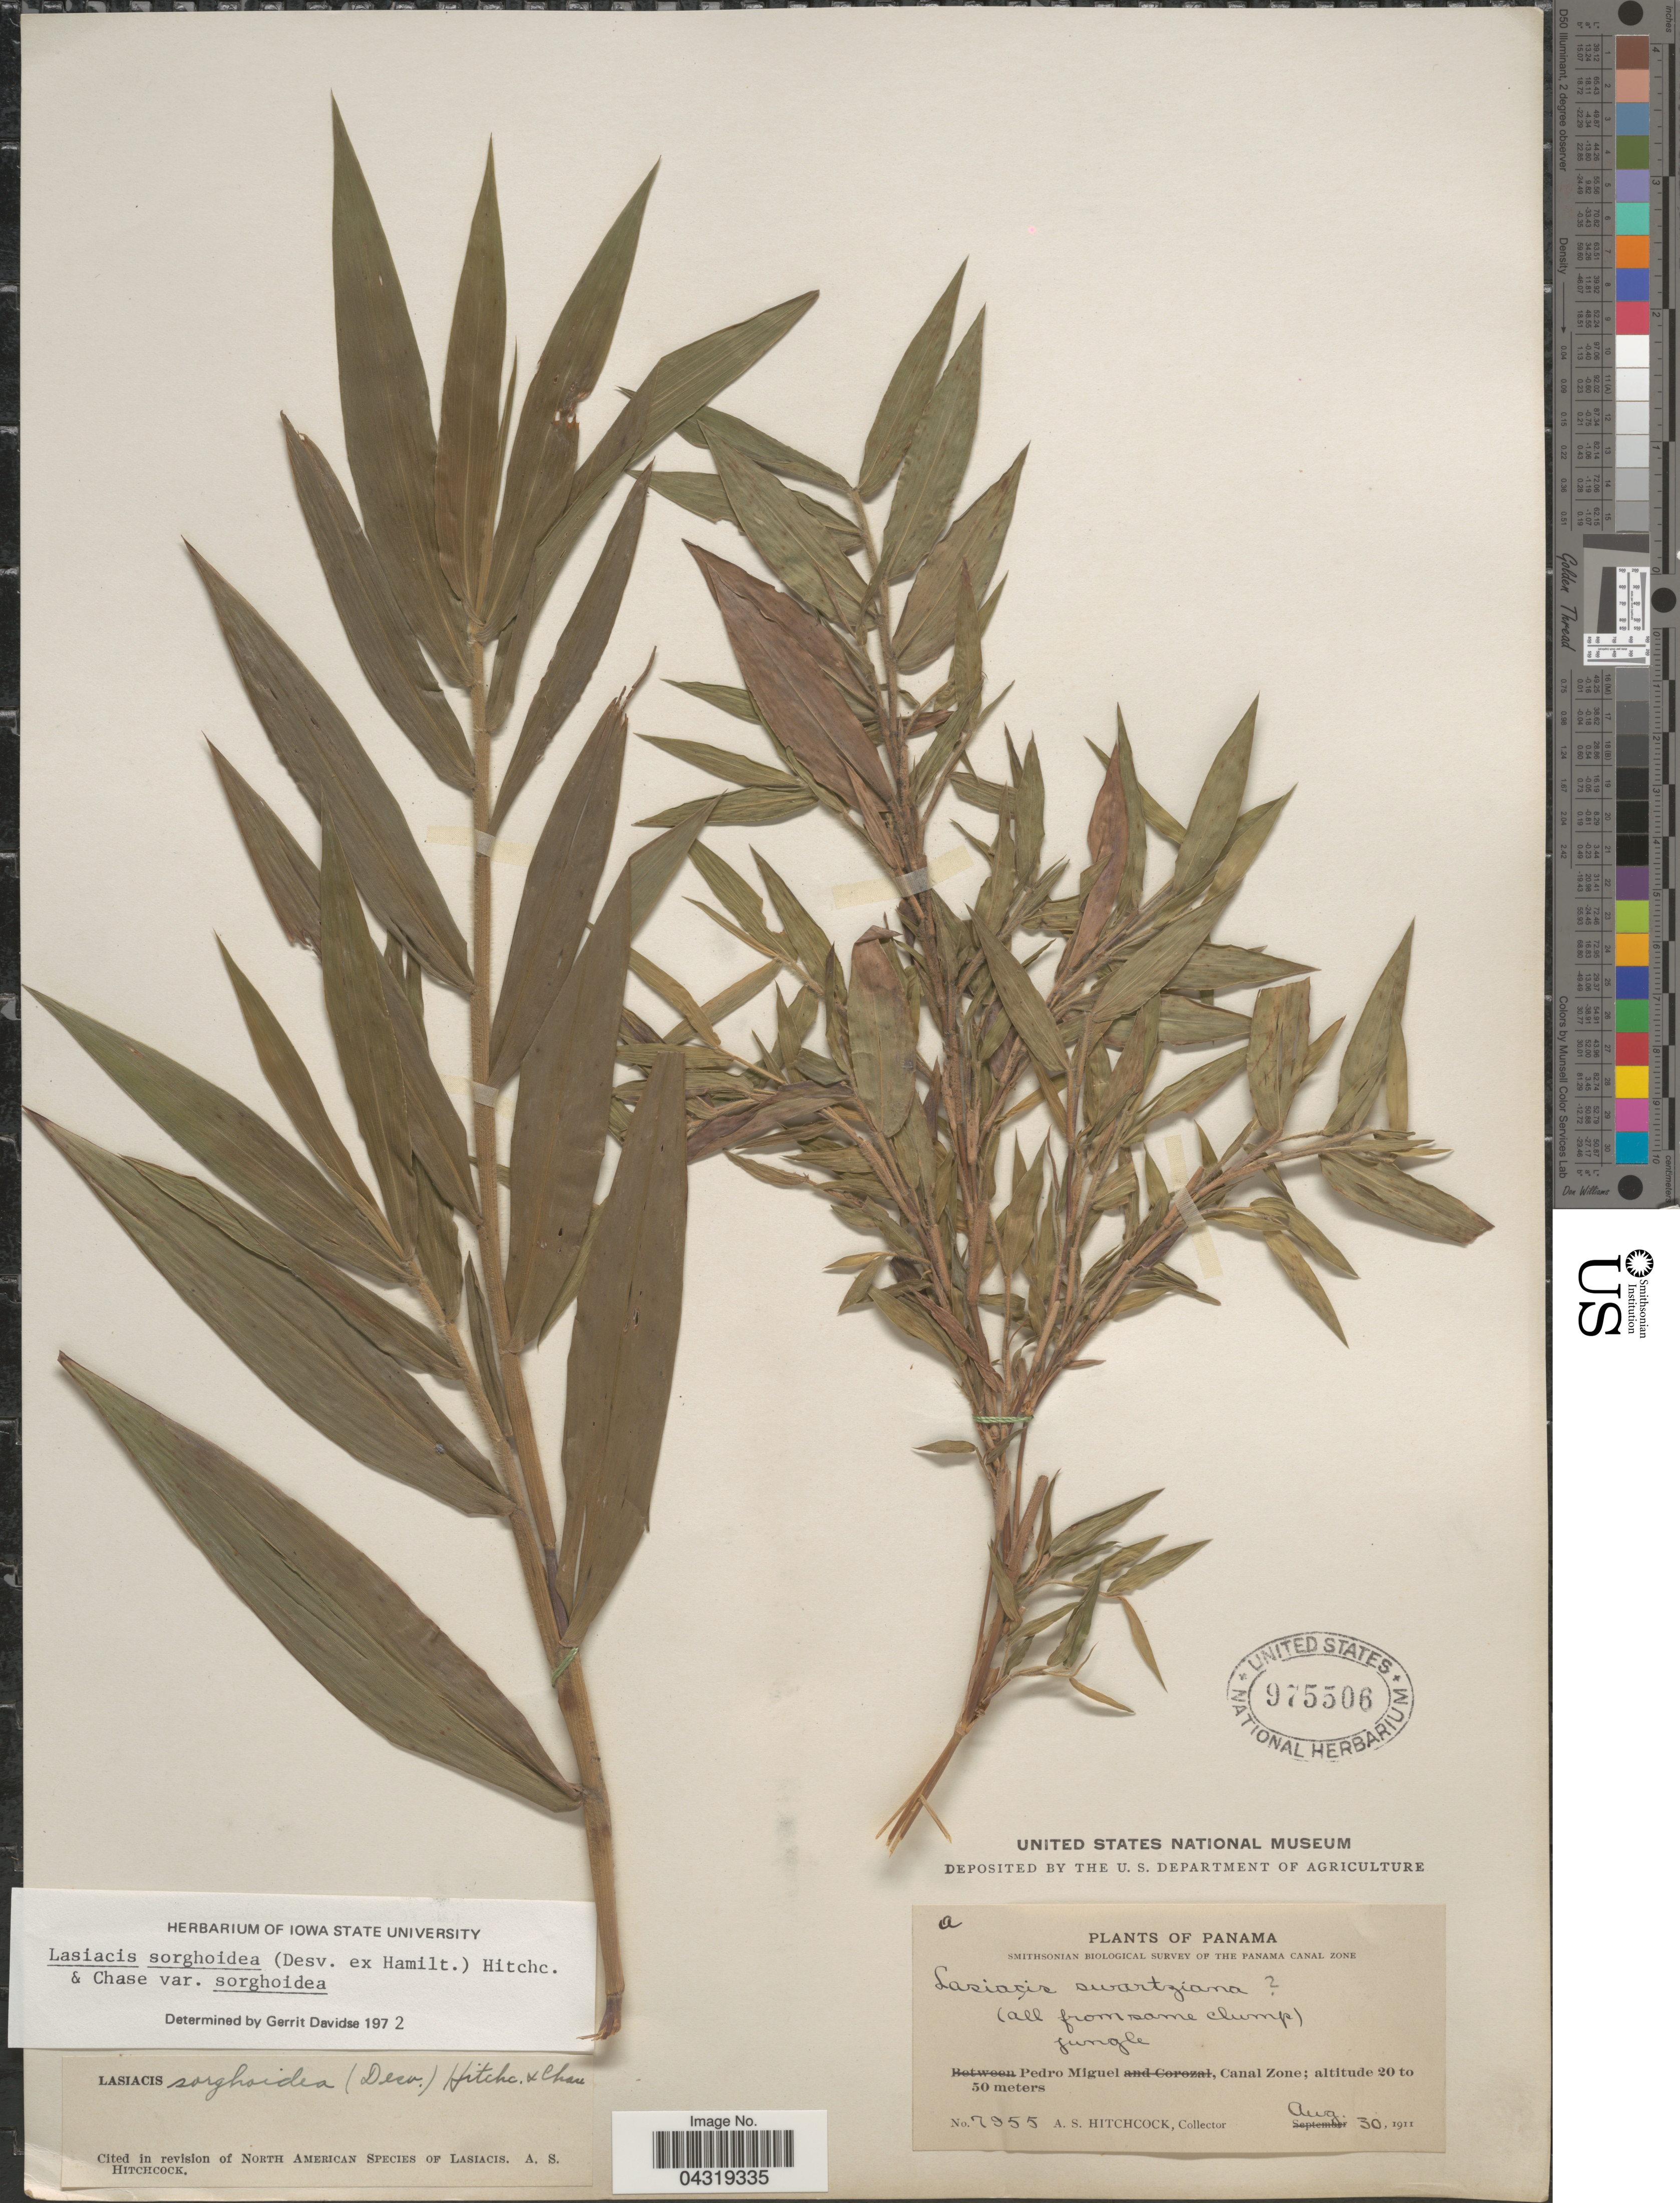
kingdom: Plantae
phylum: Tracheophyta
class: Liliopsida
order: Poales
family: Poaceae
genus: Lasiacis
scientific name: Lasiacis sorghoidea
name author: (Desv. ex Ham.) Hitchc. & Chase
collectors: A. S. Hitchcock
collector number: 7955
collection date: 1911-08-30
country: Panama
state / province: Colón / Panamá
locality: Smithsonian Biological Survey of the Panama Canal Zone. Pedro Miguel, Canal Zone.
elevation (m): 20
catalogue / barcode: US 975506